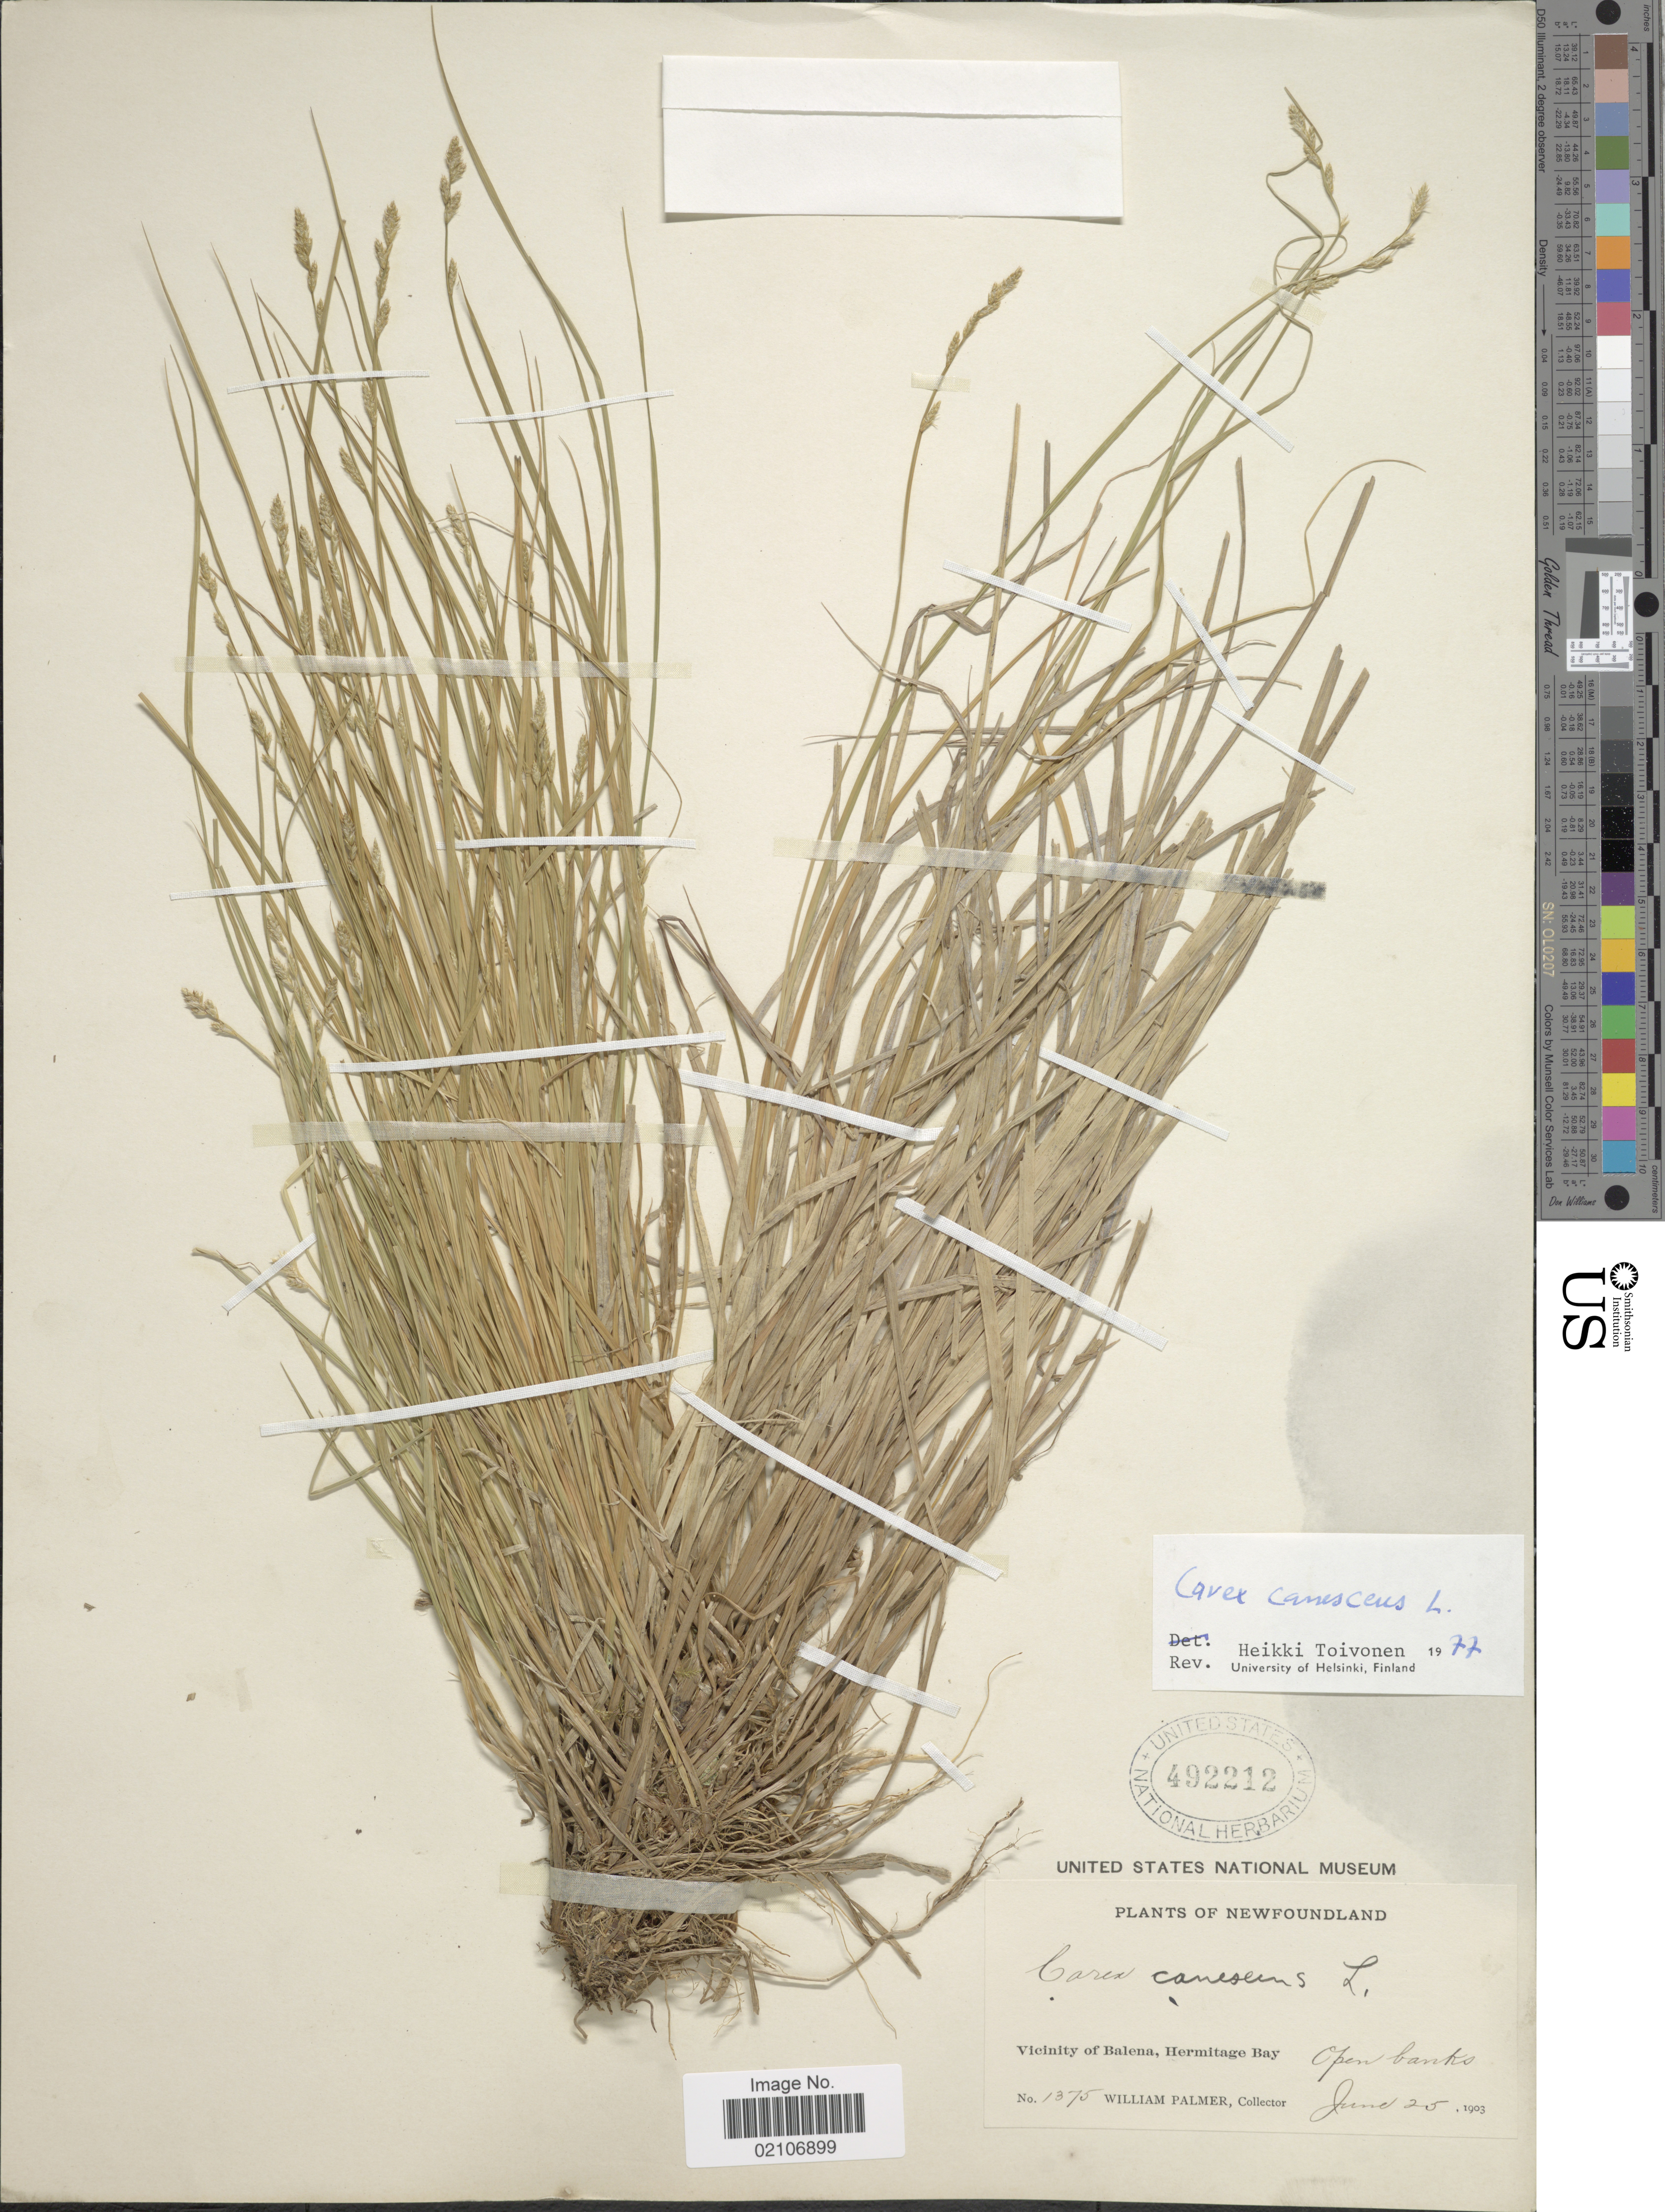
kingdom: Plantae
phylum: Tracheophyta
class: Liliopsida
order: Poales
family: Cyperaceae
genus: Carex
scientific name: Carex canescens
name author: L.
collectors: W. Palmer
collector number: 1375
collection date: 1903-06-25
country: Canada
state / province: Newfoundland and Labrador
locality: Vicinity of Balena, Hermitage Bay, Open banks.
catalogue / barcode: US 492212